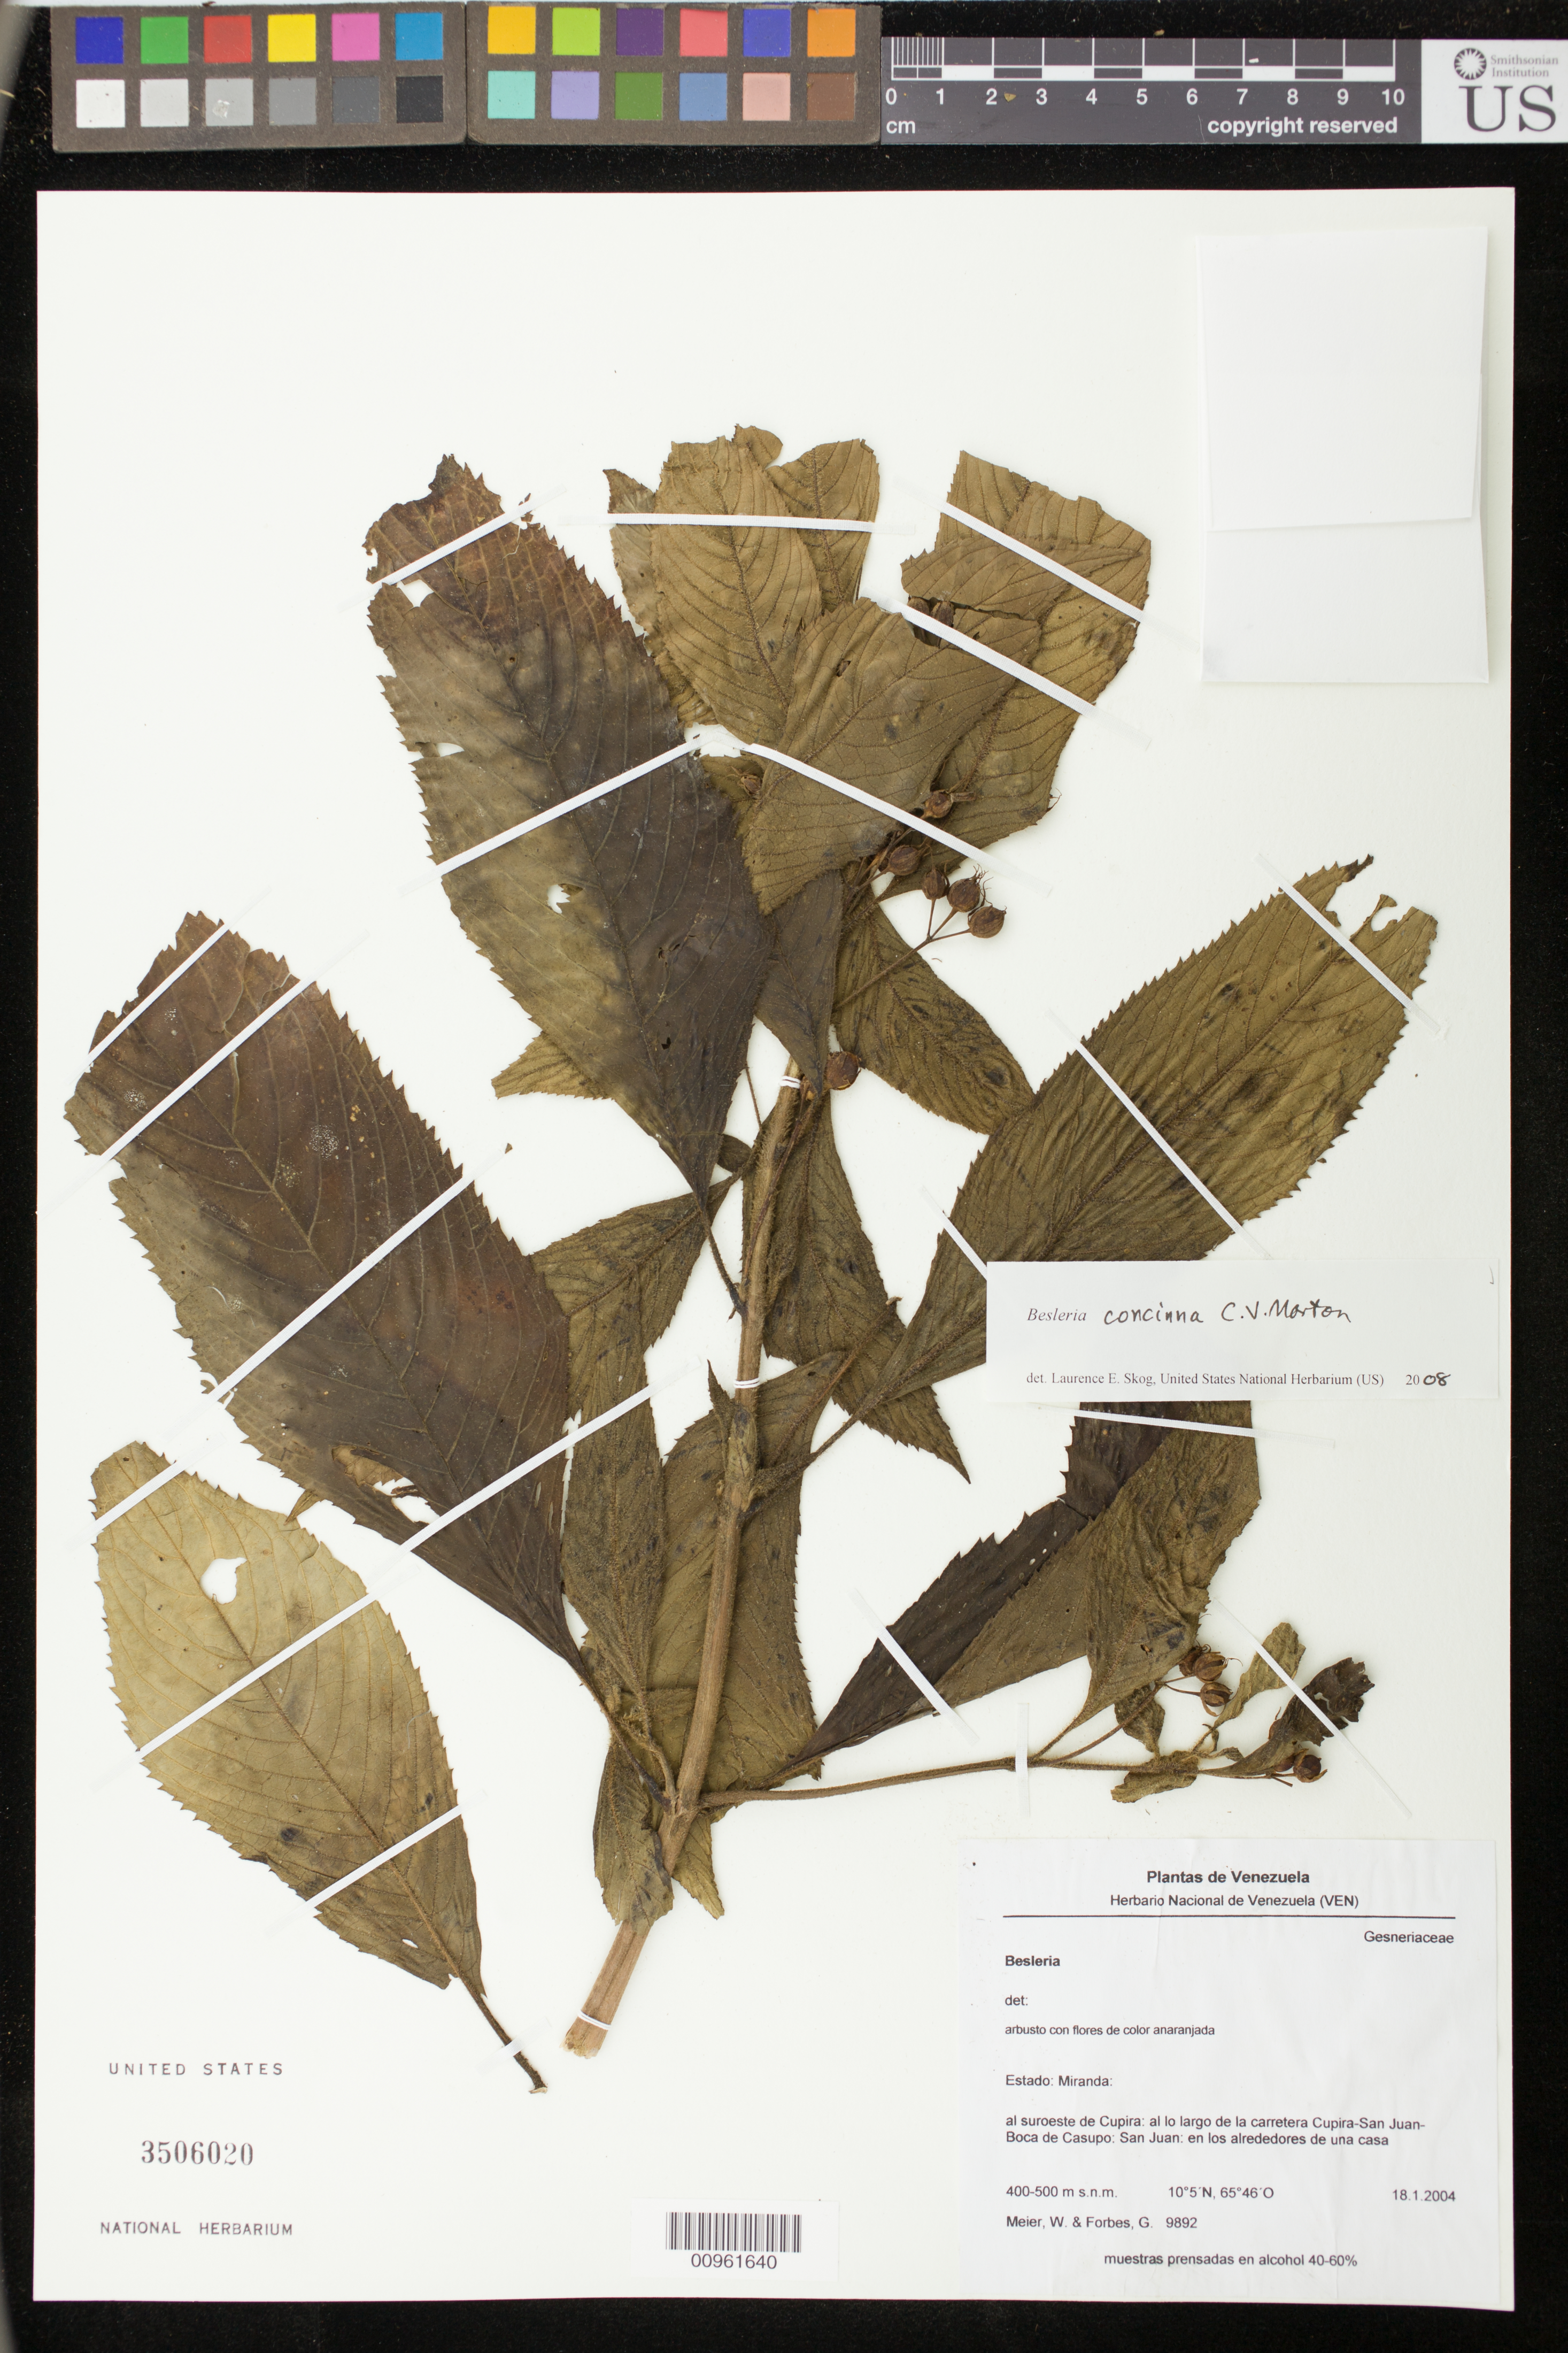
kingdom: Plantae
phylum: Tracheophyta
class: Magnoliopsida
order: Lamiales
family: Gesneriaceae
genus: Besleria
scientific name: Besleria concinna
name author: C.V. Morton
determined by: Skog, Laurence E.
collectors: W. Meier & G. Forbes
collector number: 9892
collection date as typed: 18 Jan 2004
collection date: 2004-01-18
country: Venezuela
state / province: Miranda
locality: Al suroeste de Cupira: al lo largo de la carretera Cupira-San Juan-Boca de Casupo: San Juan: en los alrededores de una casa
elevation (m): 400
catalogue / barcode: US 3506020